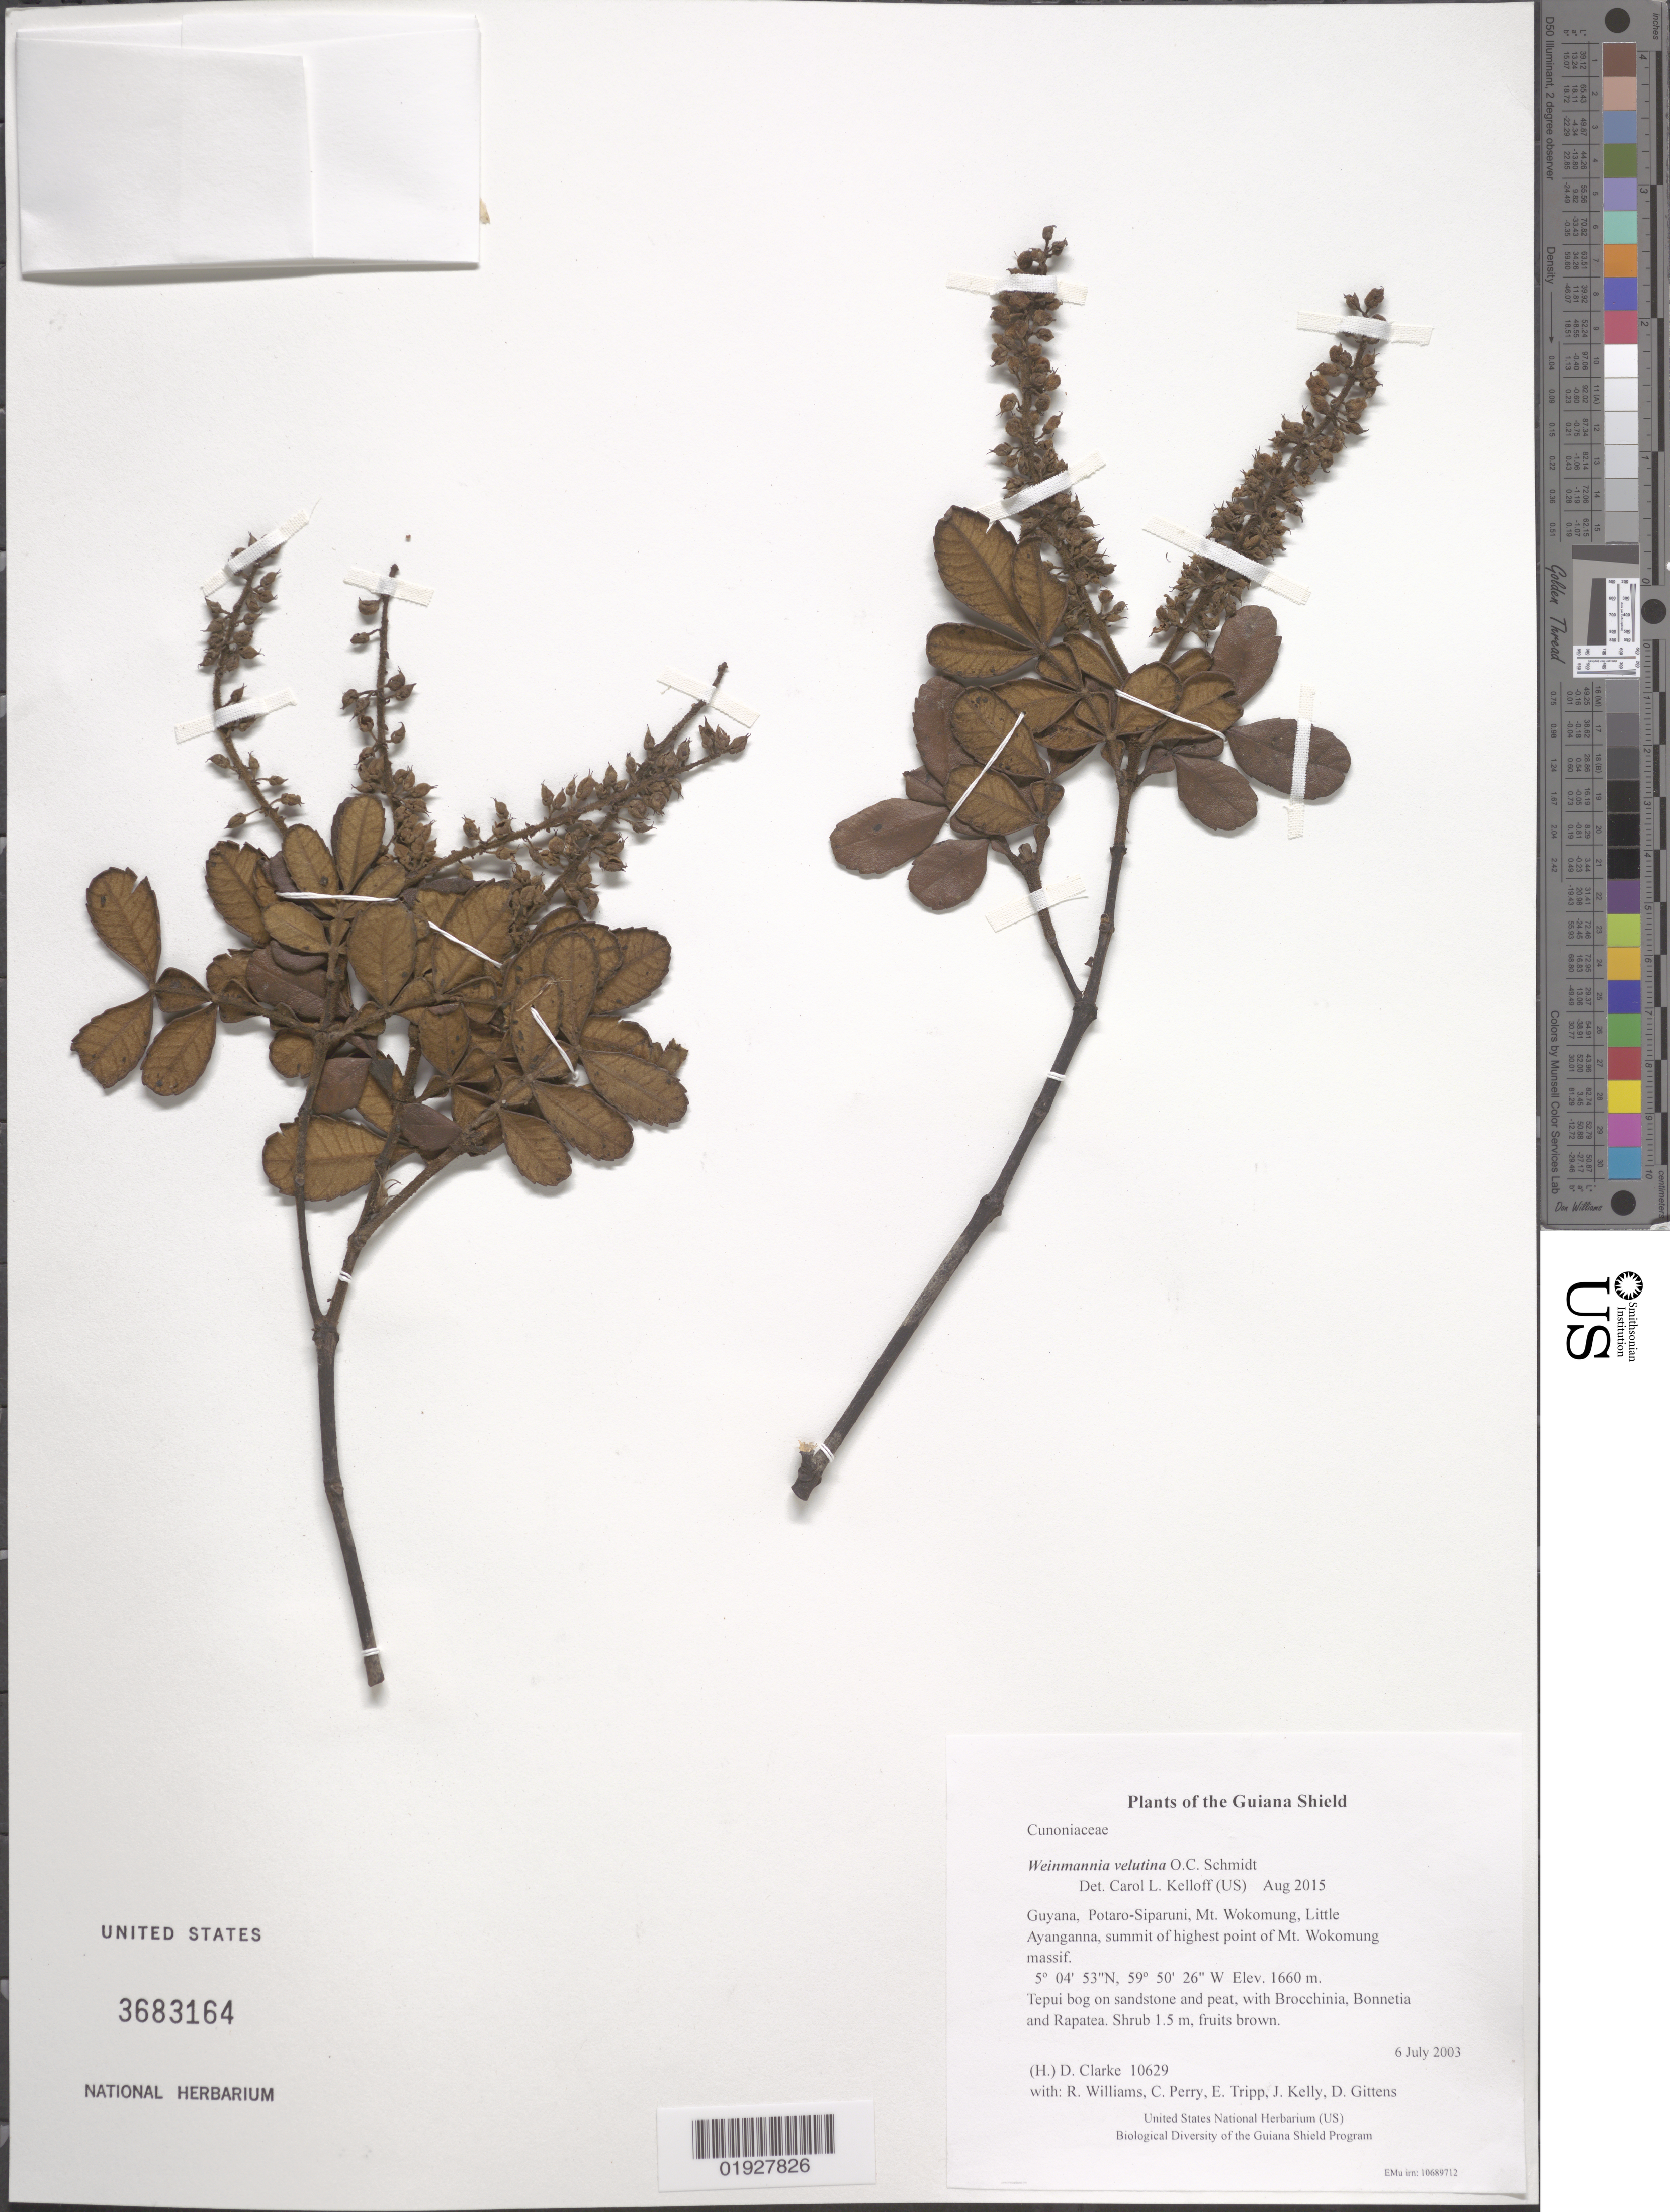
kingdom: Plantae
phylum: Tracheophyta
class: Magnoliopsida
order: Oxalidales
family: Cunoniaceae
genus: Weinmannia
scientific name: Weinmannia velutina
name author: O.C. Schmidt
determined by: Kelloff, Carol L., (US), Smithsonian Institution - National Museum of Natural History (UNITED STATES)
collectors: H. D. Clarke, R. Williams, C. Perry, E. Tripp, J. Kelly, D. Gittens & S. R. Stern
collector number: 10629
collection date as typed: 6 July 2003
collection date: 2003-07-06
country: Guyana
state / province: Potaro-Siparuni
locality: Mt. Wokomung, Little Ayanganna, summit of highest point of Mt. Wokomung massif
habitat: Tepui bog on sandstone and peat, with Brocchinia, Bonnetia and Rapatea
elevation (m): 1660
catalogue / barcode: US 3683164